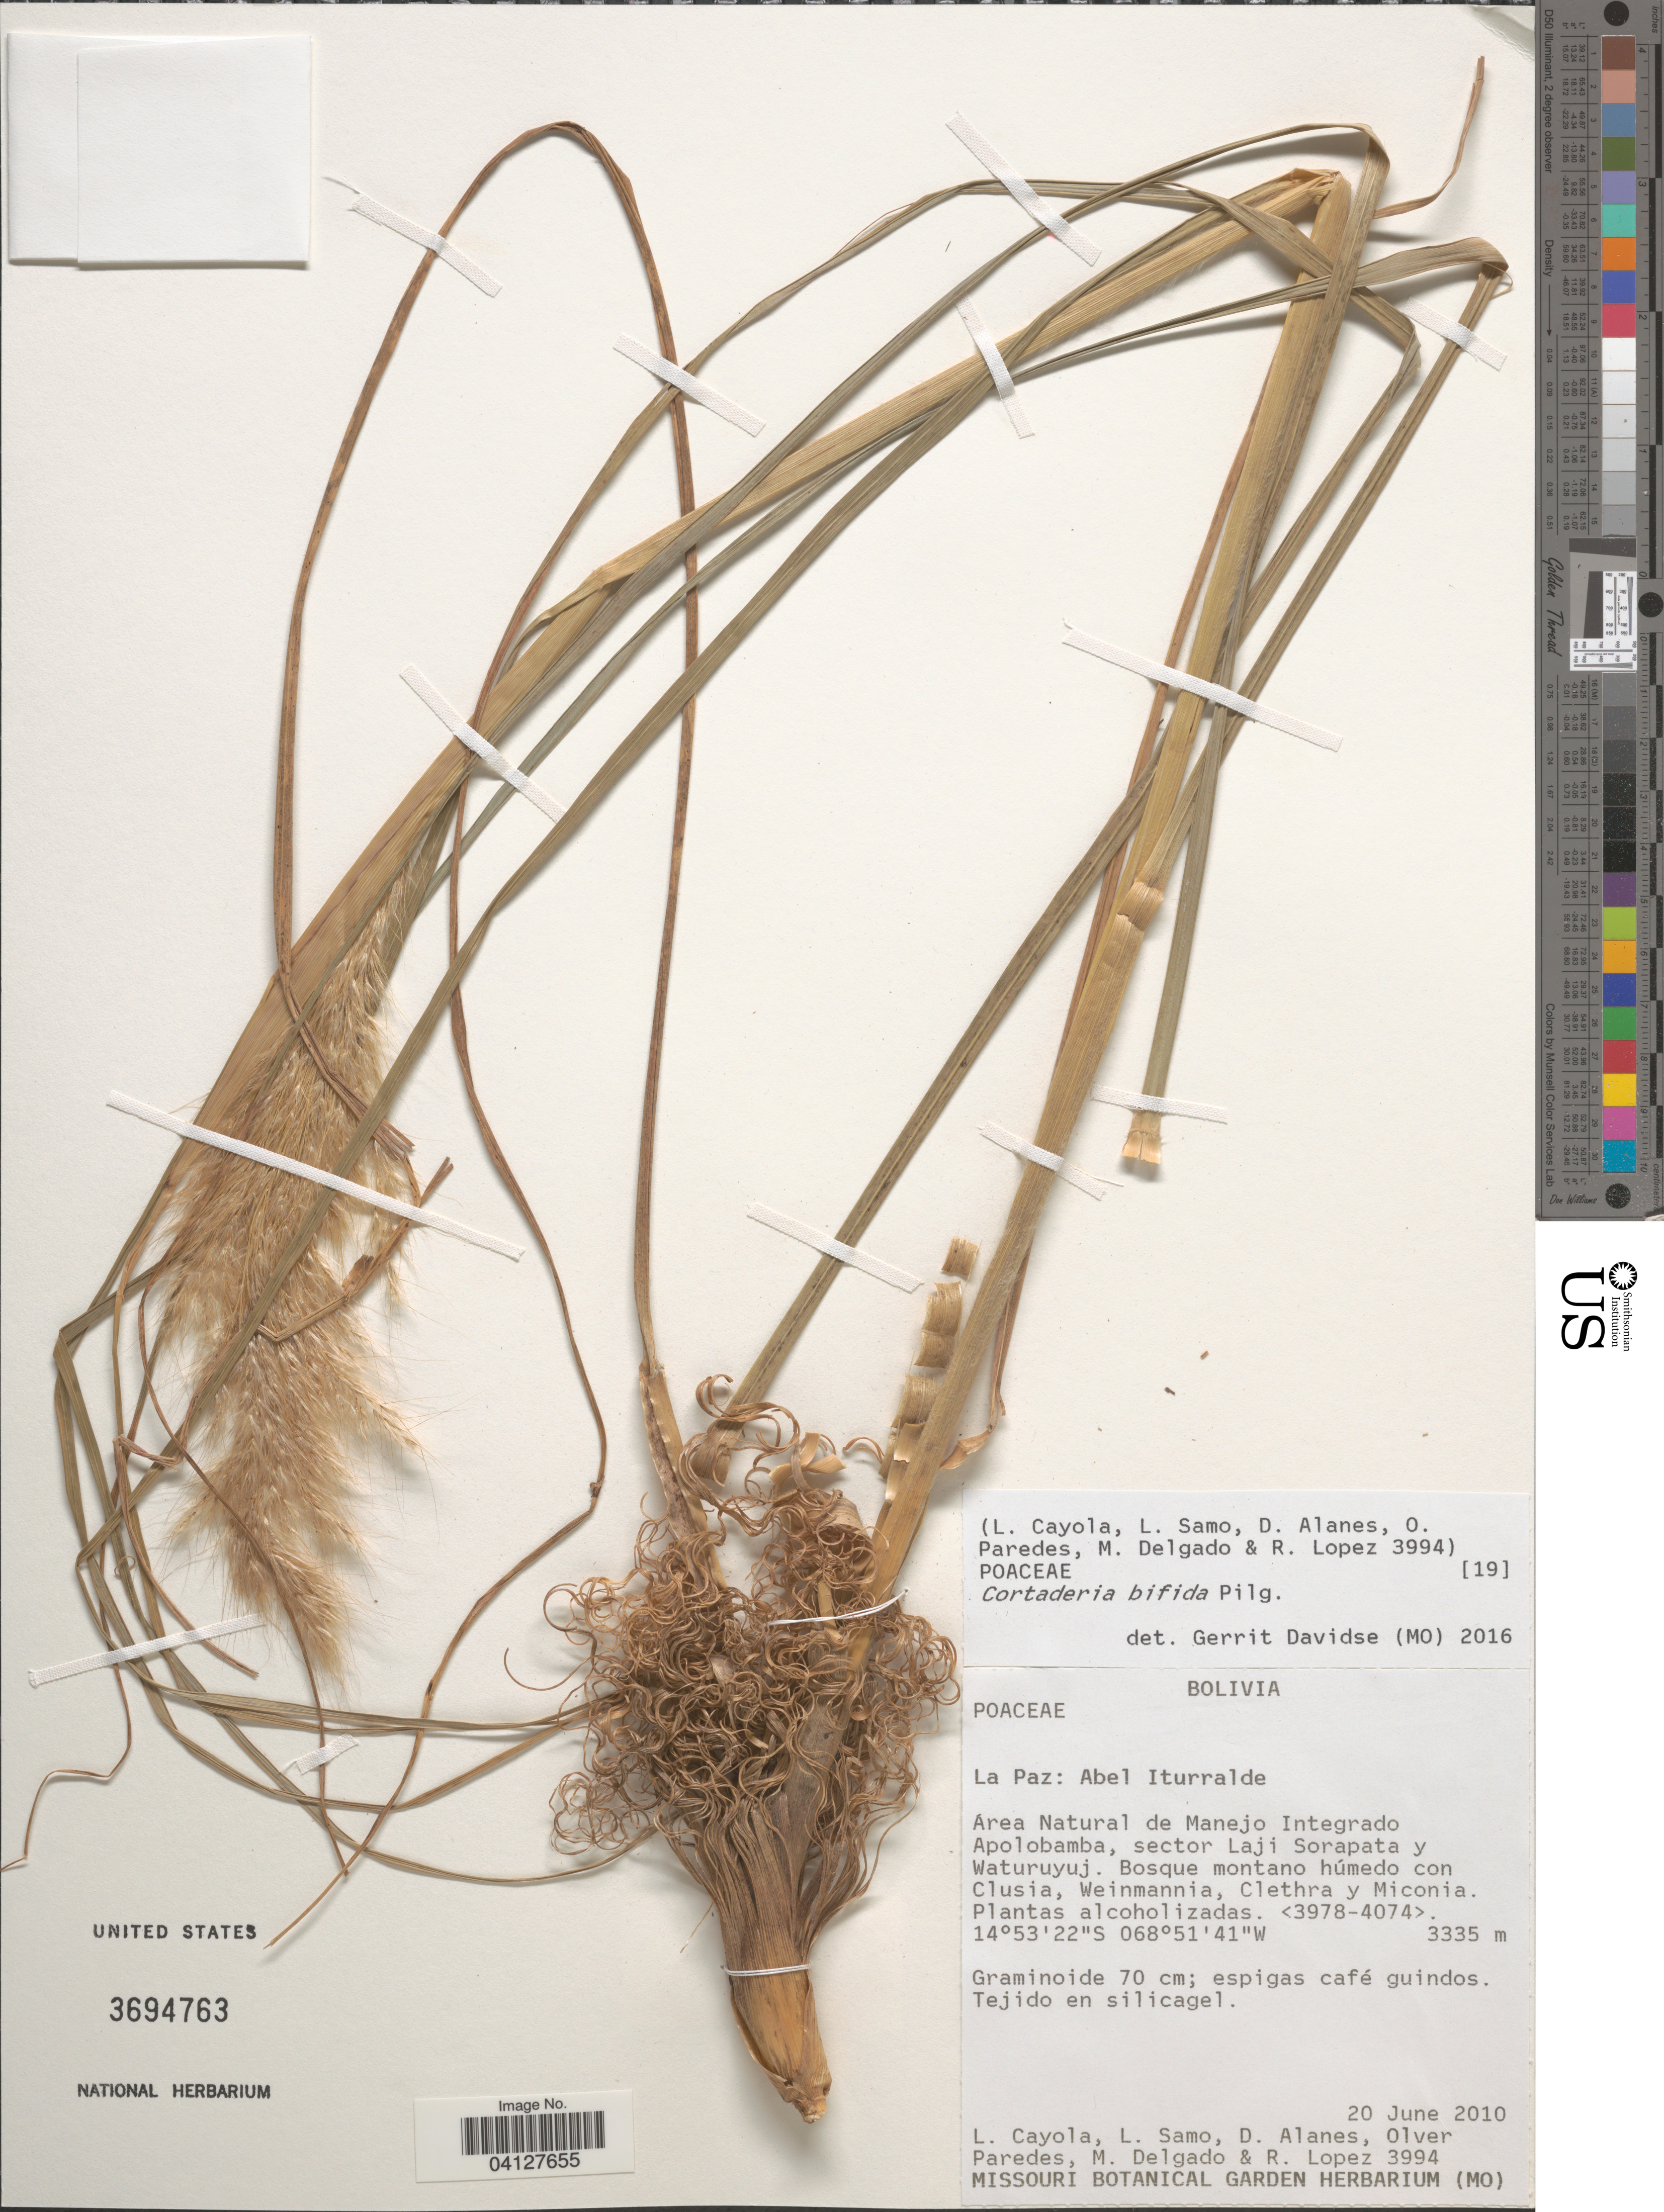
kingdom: Plantae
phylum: Tracheophyta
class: Liliopsida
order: Poales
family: Poaceae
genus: Cortaderia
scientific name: Cortaderia bifida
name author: Pilg.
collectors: L. Cayola, L. Samo, D. Alanes, O. Paredes & et al.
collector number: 3994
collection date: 2010-06-20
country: Bolivia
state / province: La Paz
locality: Abel Iturralde. Area Natural de Manejo Integrado Apolobamba, sector Laji Sorapata y Waturuyuj.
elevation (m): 3335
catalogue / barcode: US 3694763